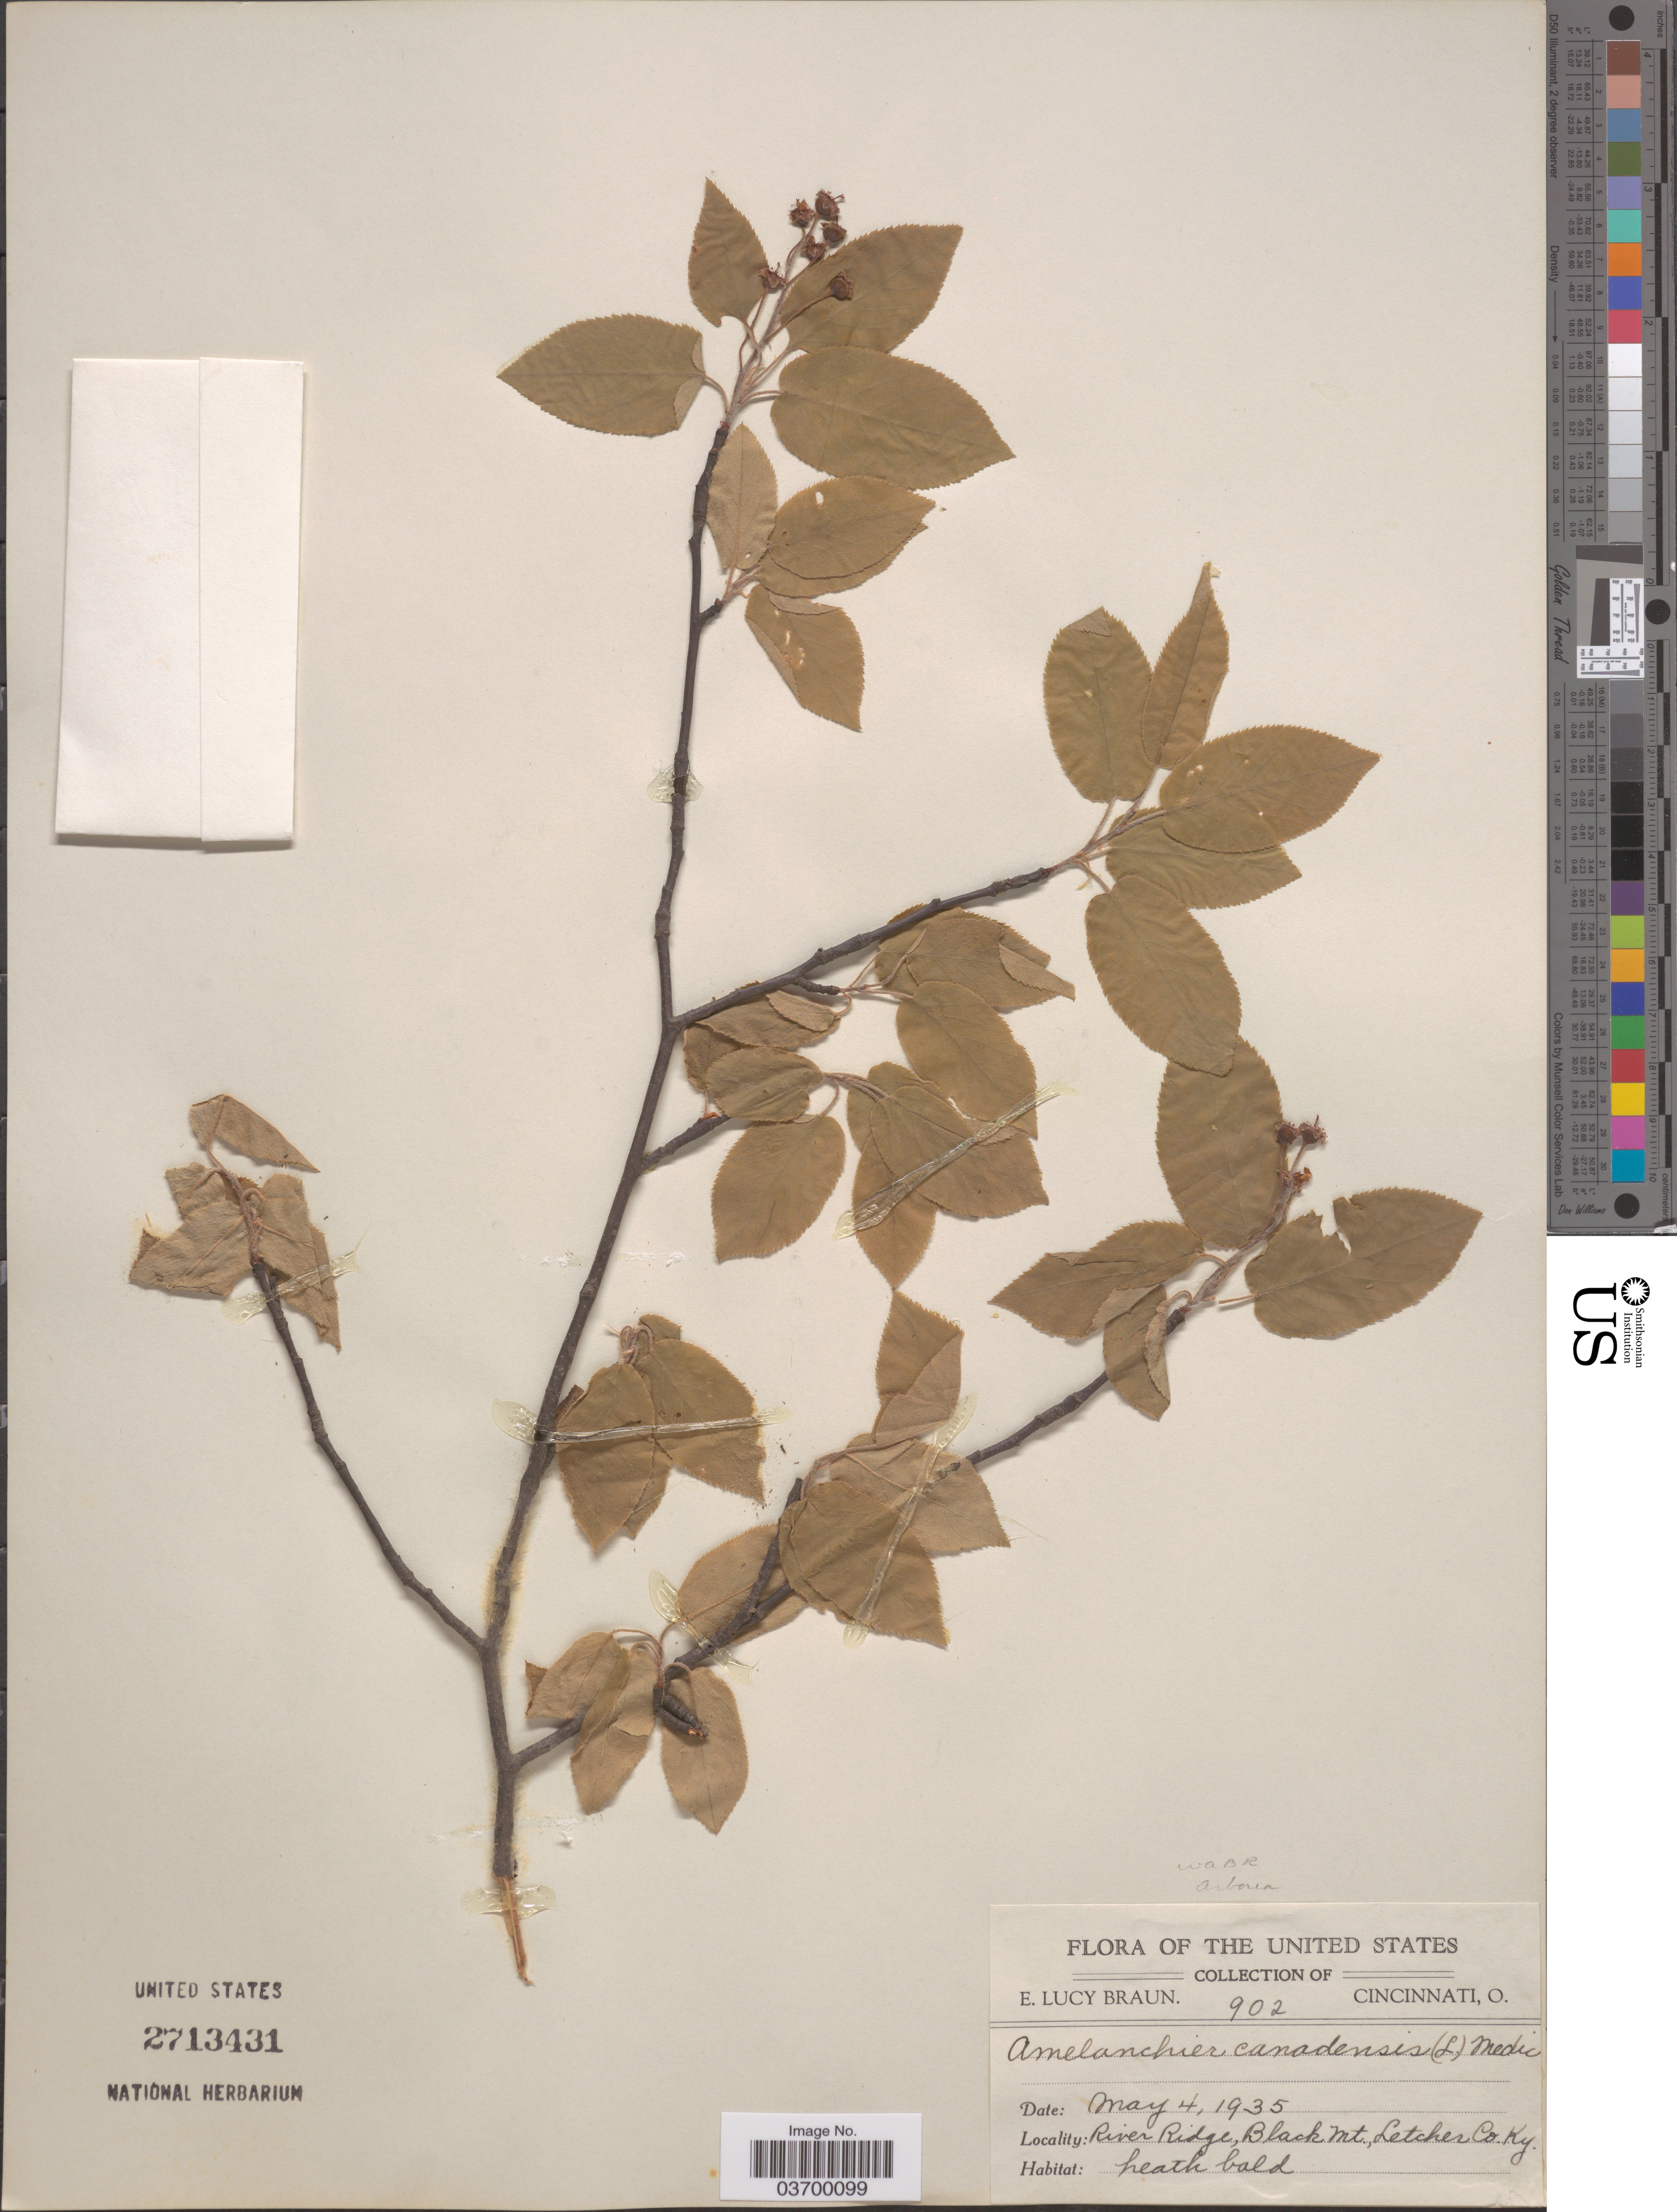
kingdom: Plantae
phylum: Tracheophyta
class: Magnoliopsida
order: Rosales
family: Rosaceae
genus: Amelanchier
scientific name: Amelanchier arborea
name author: (F. Michx.) Fernald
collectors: E. L. Braun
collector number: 902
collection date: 1935-05-04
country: United States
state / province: Kentucky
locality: River Ridge, Black Mt., Letcher Co.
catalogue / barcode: US 2713431